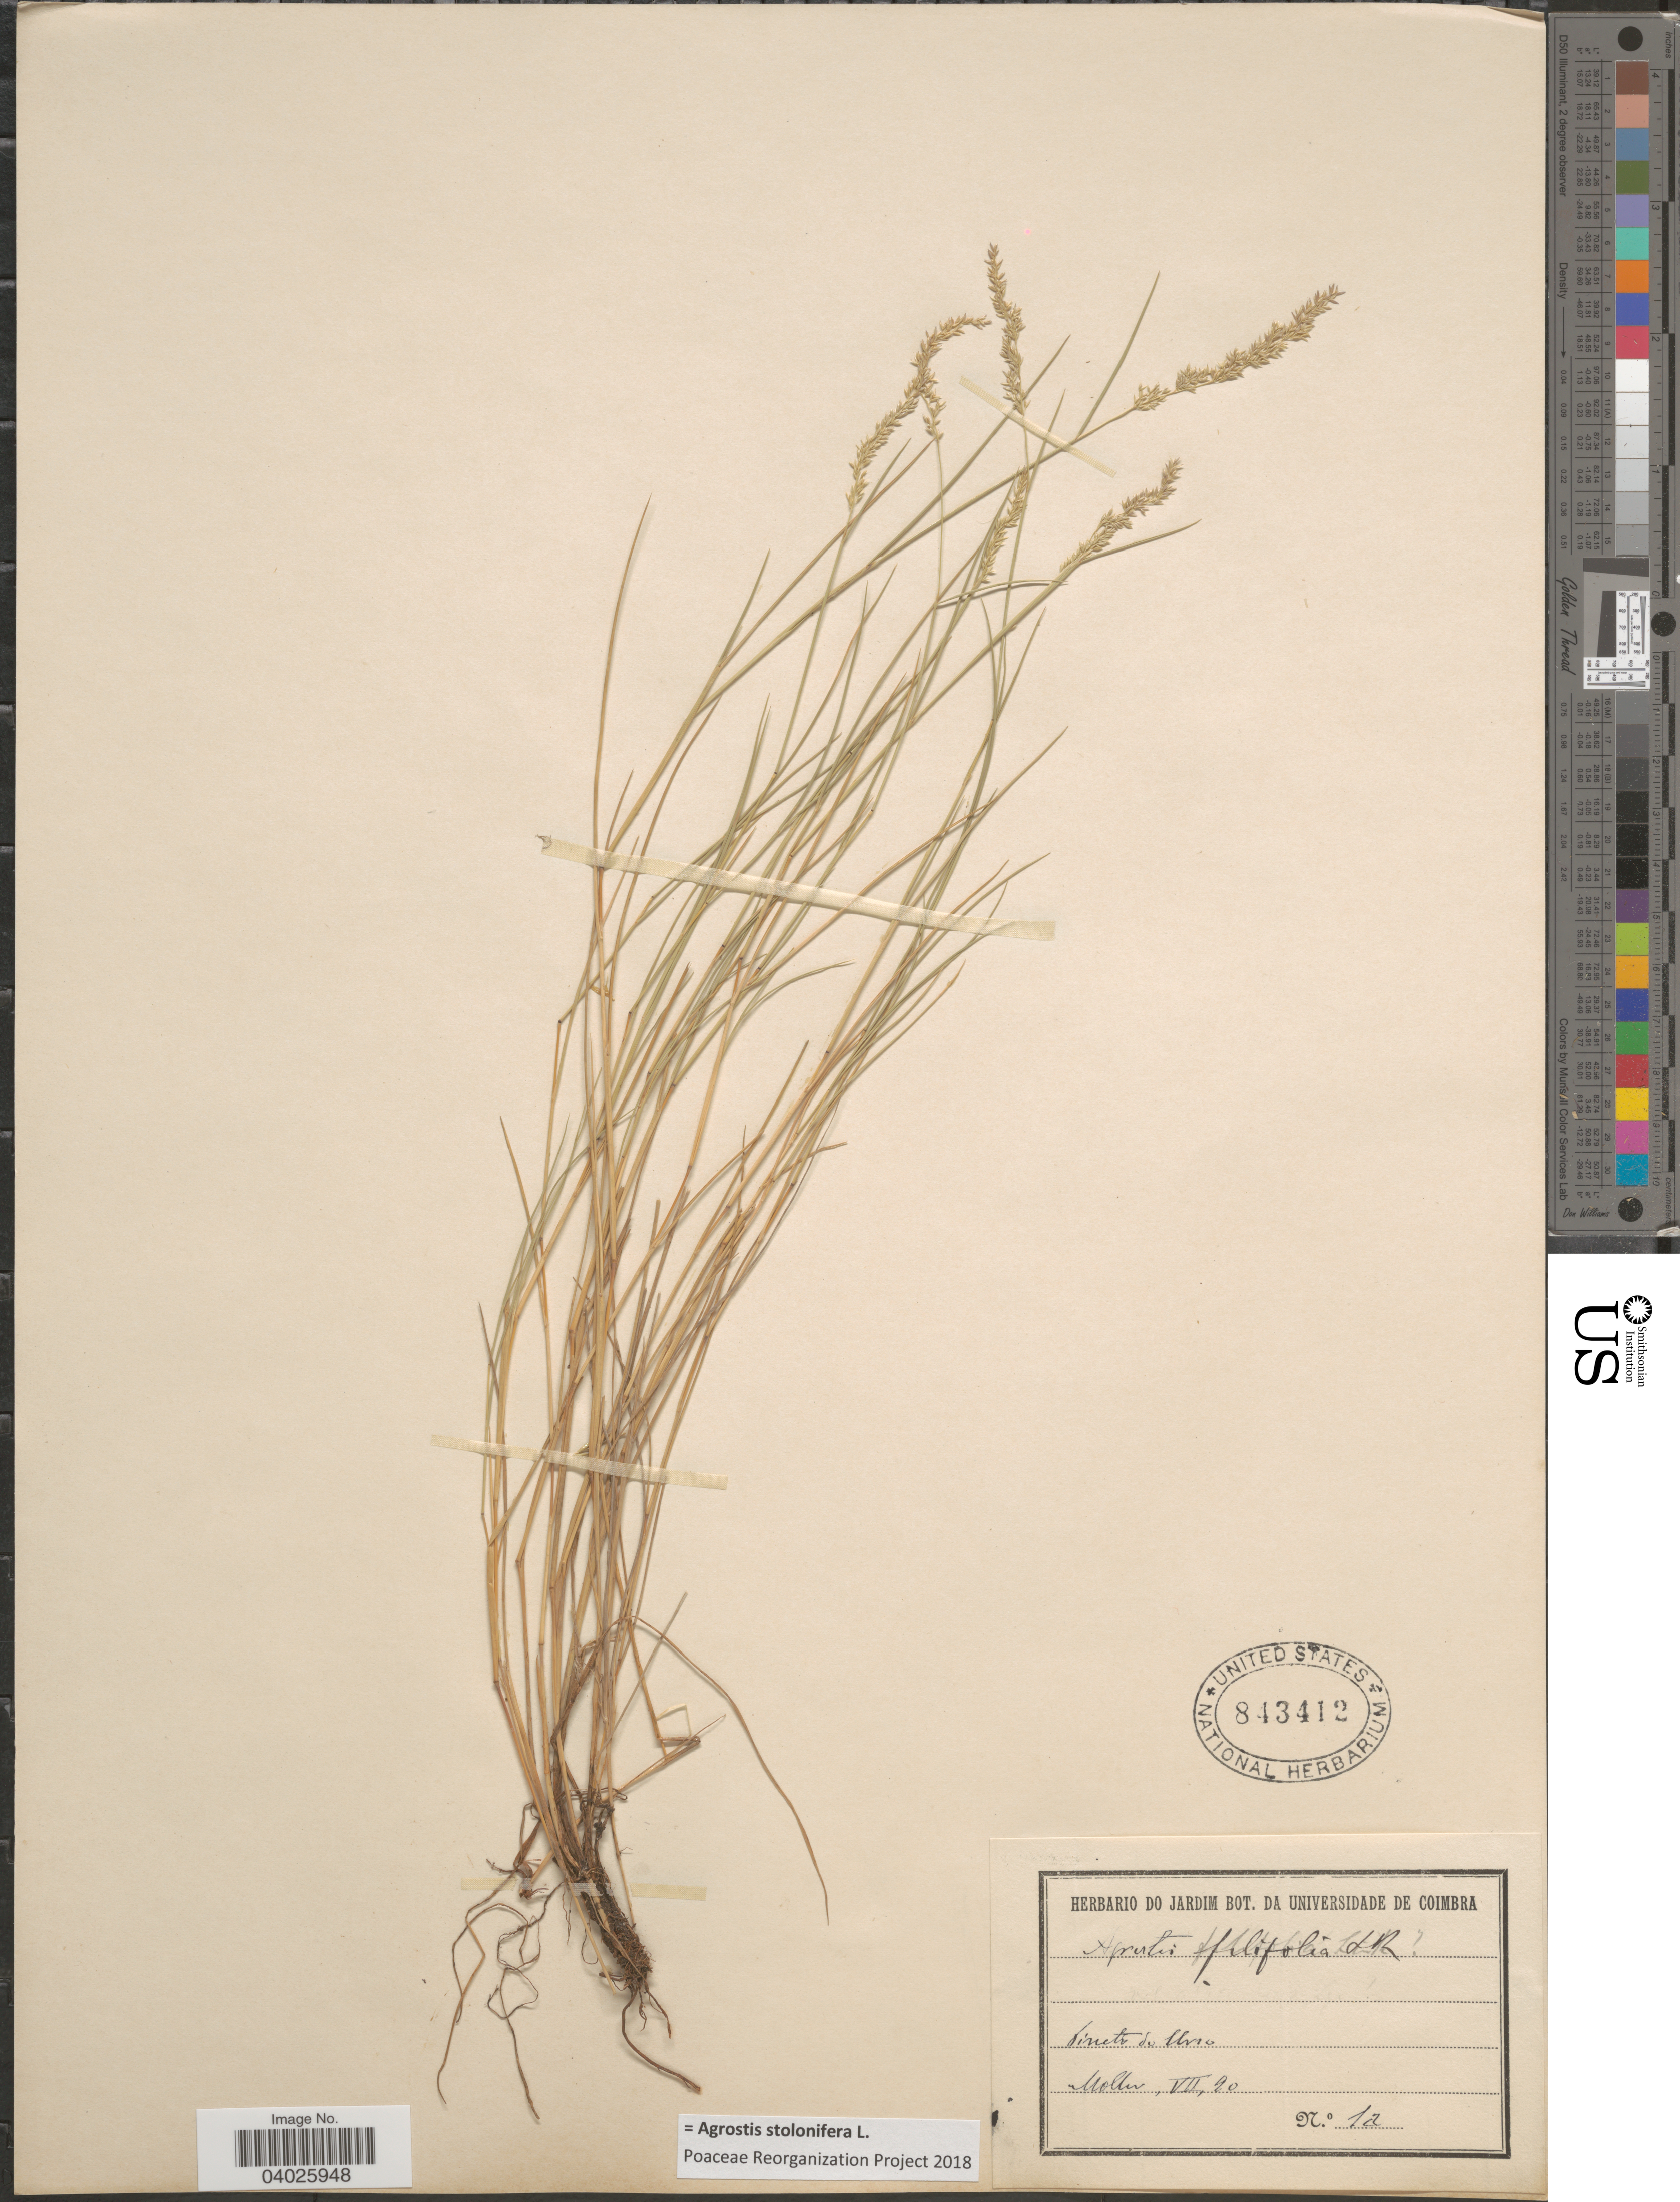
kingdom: Plantae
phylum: Tracheophyta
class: Liliopsida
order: Poales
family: Poaceae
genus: Agrostis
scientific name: Agrostis stolonifera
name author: L.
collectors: -. Moller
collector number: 1a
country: Portugal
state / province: Coimbra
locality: Fenetre do Urie. [interpreted]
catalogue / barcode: US 843412